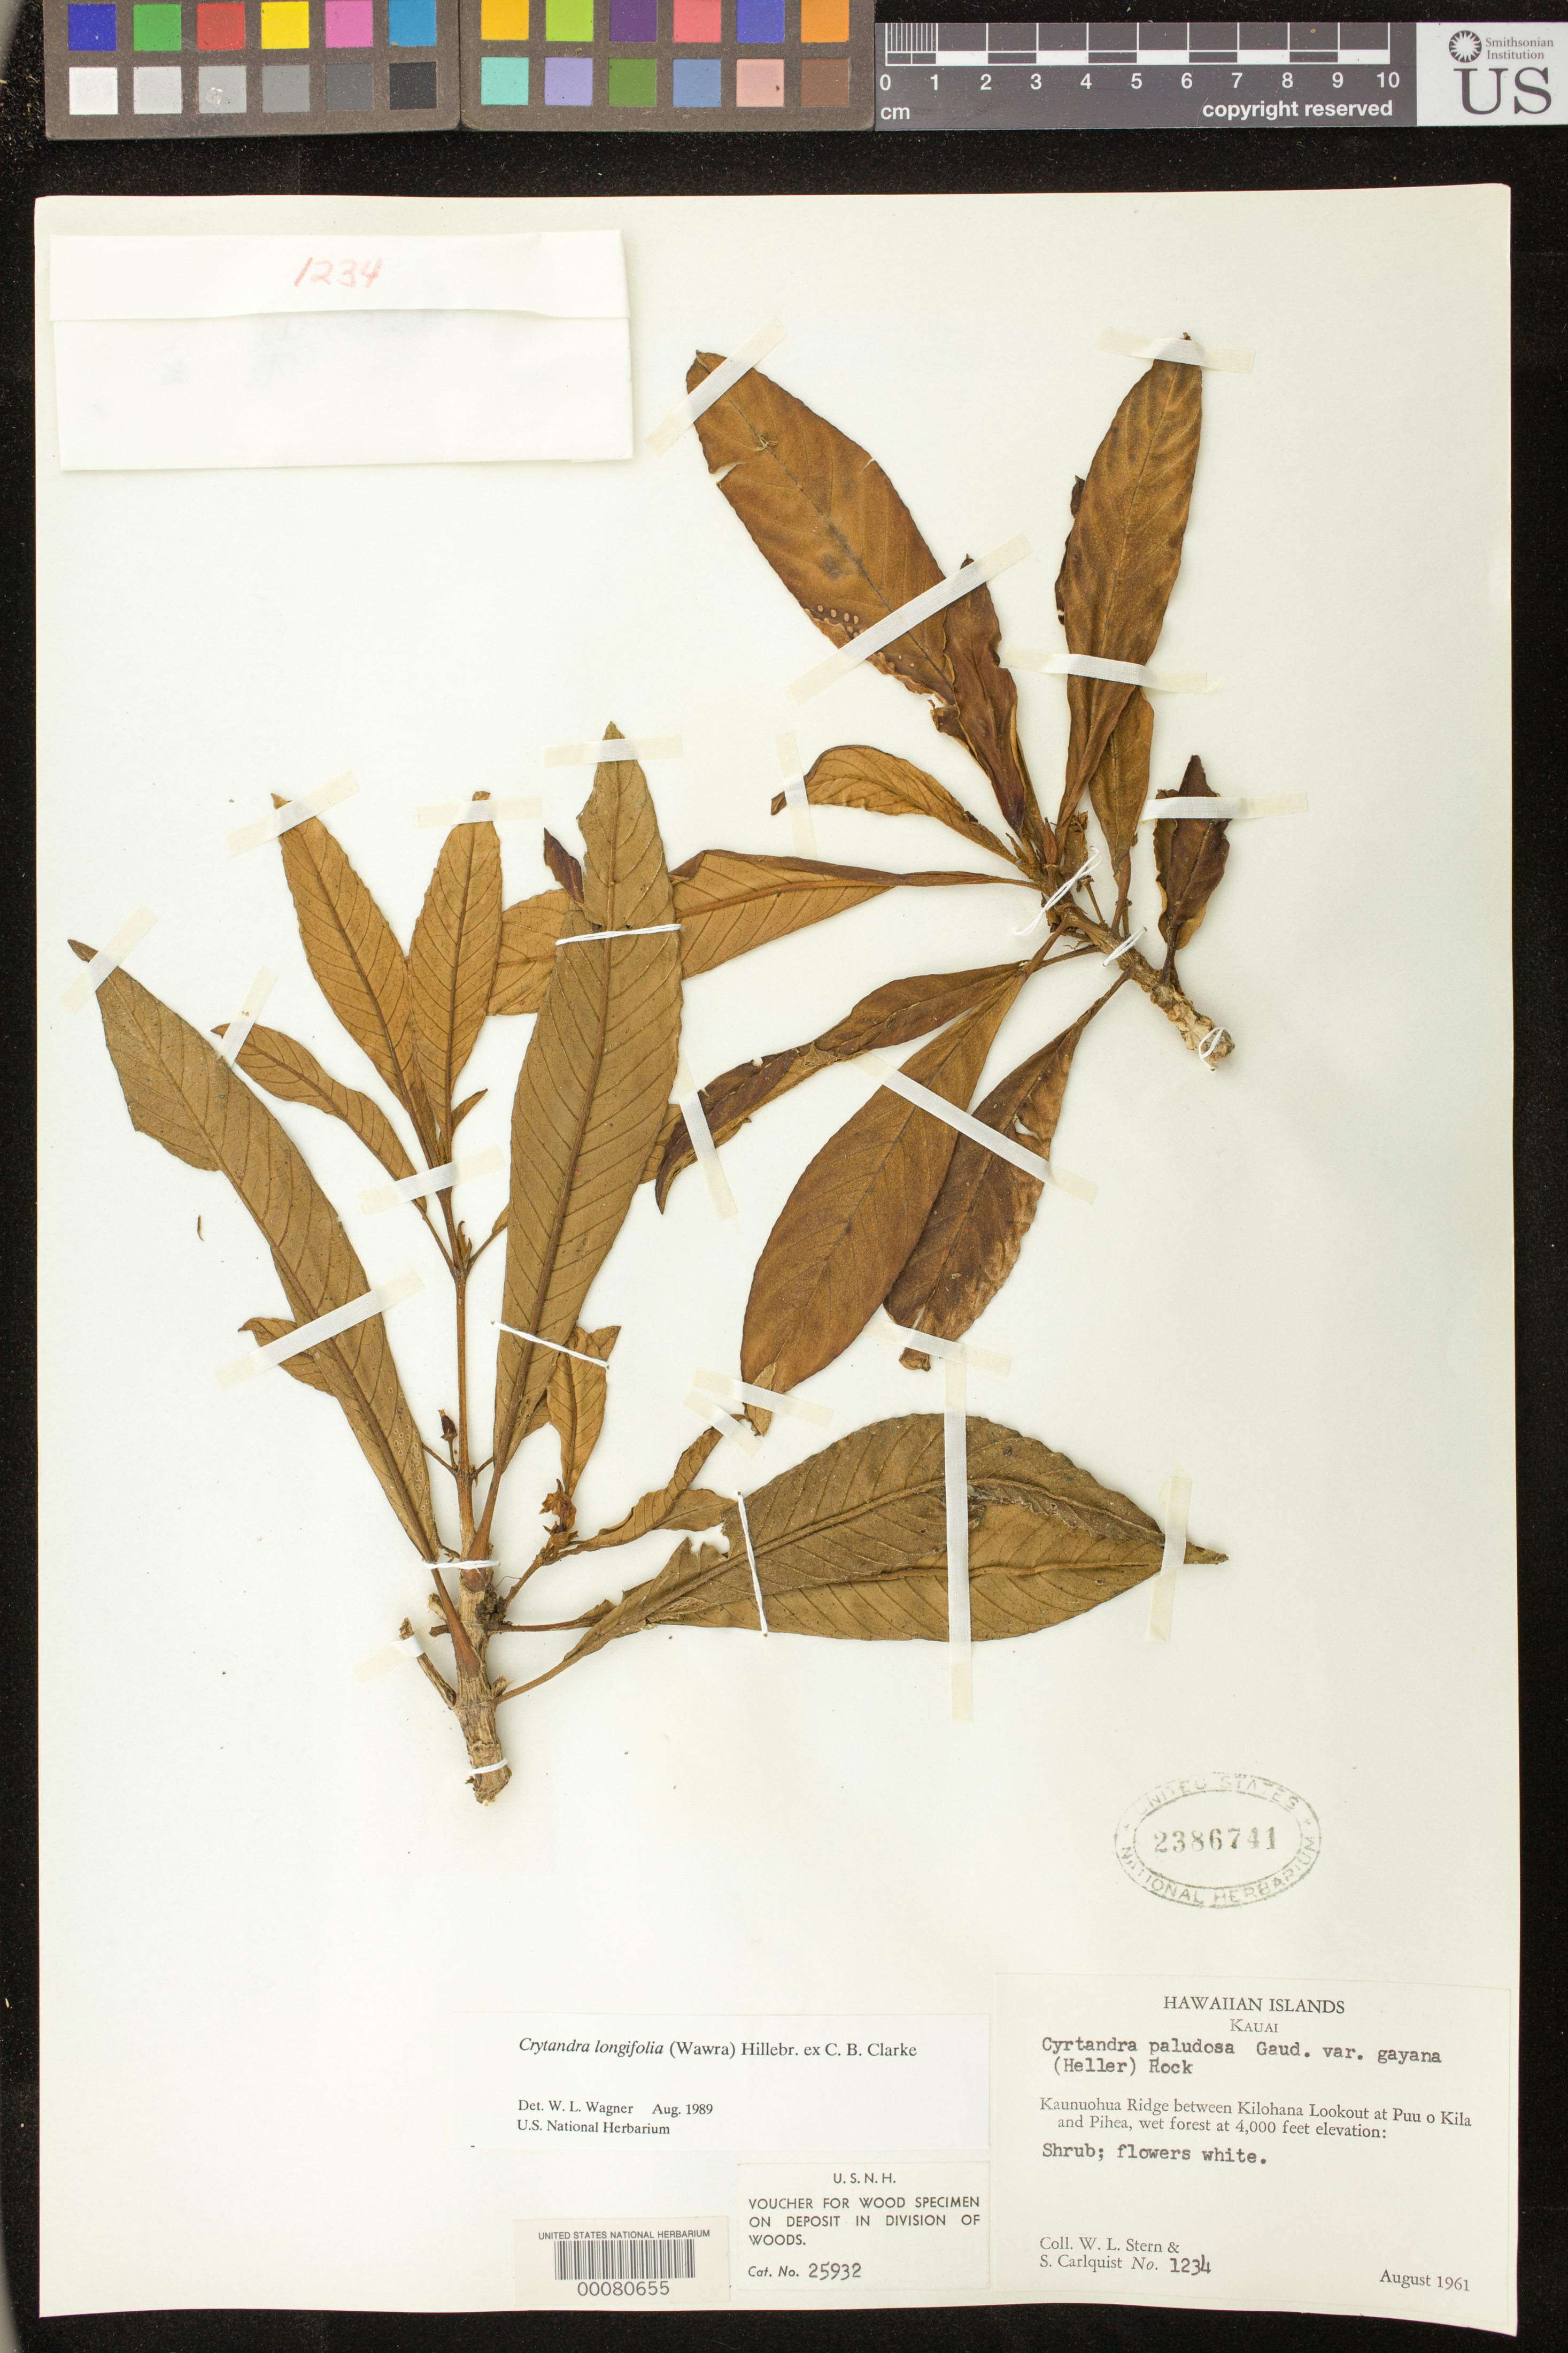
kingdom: Plantae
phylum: Tracheophyta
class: Magnoliopsida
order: Lamiales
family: Gesneriaceae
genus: Cyrtandra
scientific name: Cyrtandra longifolia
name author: (Wawra) Hillebr. ex C.B. Clarke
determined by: Wagner, W. L., (BOT), Smithsonian Institution - National Museum of Natural History (UNITED STATES)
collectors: W. L. Stern & S. Carlquist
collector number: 1234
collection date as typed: Aug 1961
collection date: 1961-08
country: United States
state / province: Hawaii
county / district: Kauai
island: Kaua'i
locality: Kaunuohua ridge between Kilohana lookout at Puu o Kila and Pihea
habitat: Wet forest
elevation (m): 1219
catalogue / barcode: US 2386741